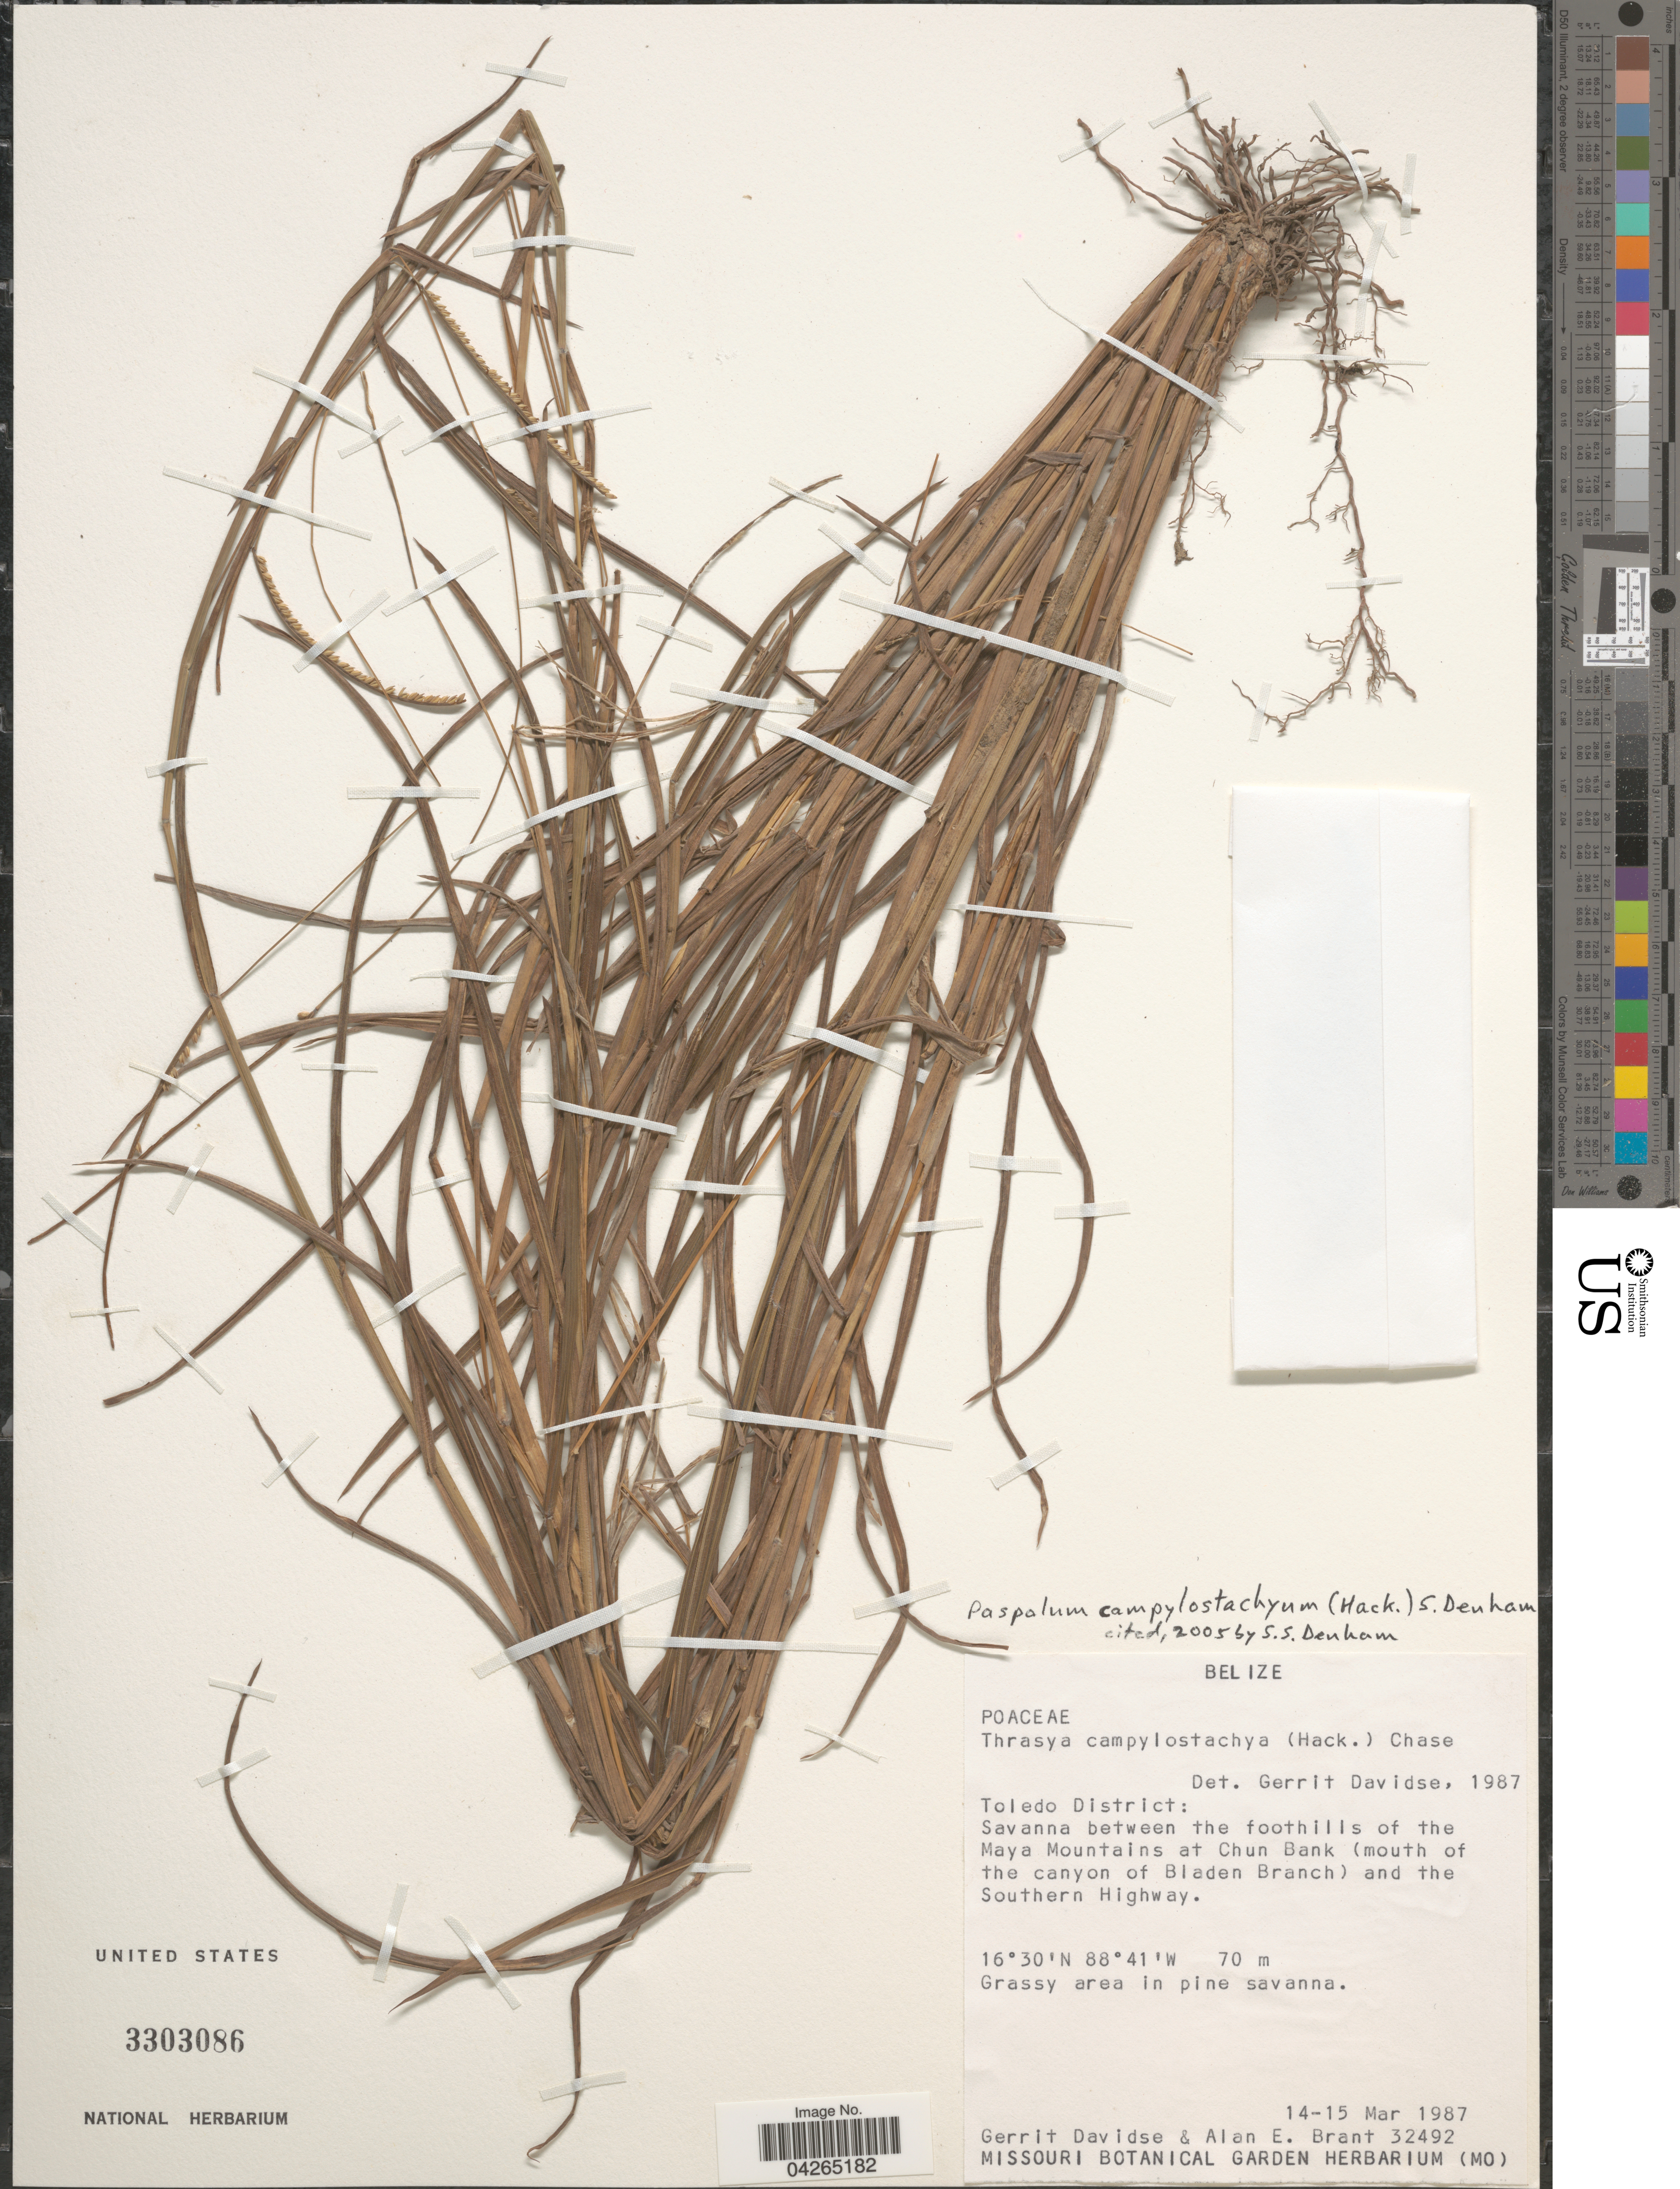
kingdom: Plantae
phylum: Tracheophyta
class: Liliopsida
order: Poales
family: Poaceae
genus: Paspalum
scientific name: Paspalum campylostachyum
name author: (Hack.) S. Denham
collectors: G. Davidse & A. Brant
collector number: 32492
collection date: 1987-03-14/1987-03-15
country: Belize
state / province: Toledo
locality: Toledo District: Savanna between the foothills of the Maya Mountains at Chun Bank (mouth of the canyon of Bladen Branch) and the Southern Highway.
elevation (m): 70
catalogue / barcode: US 3303086